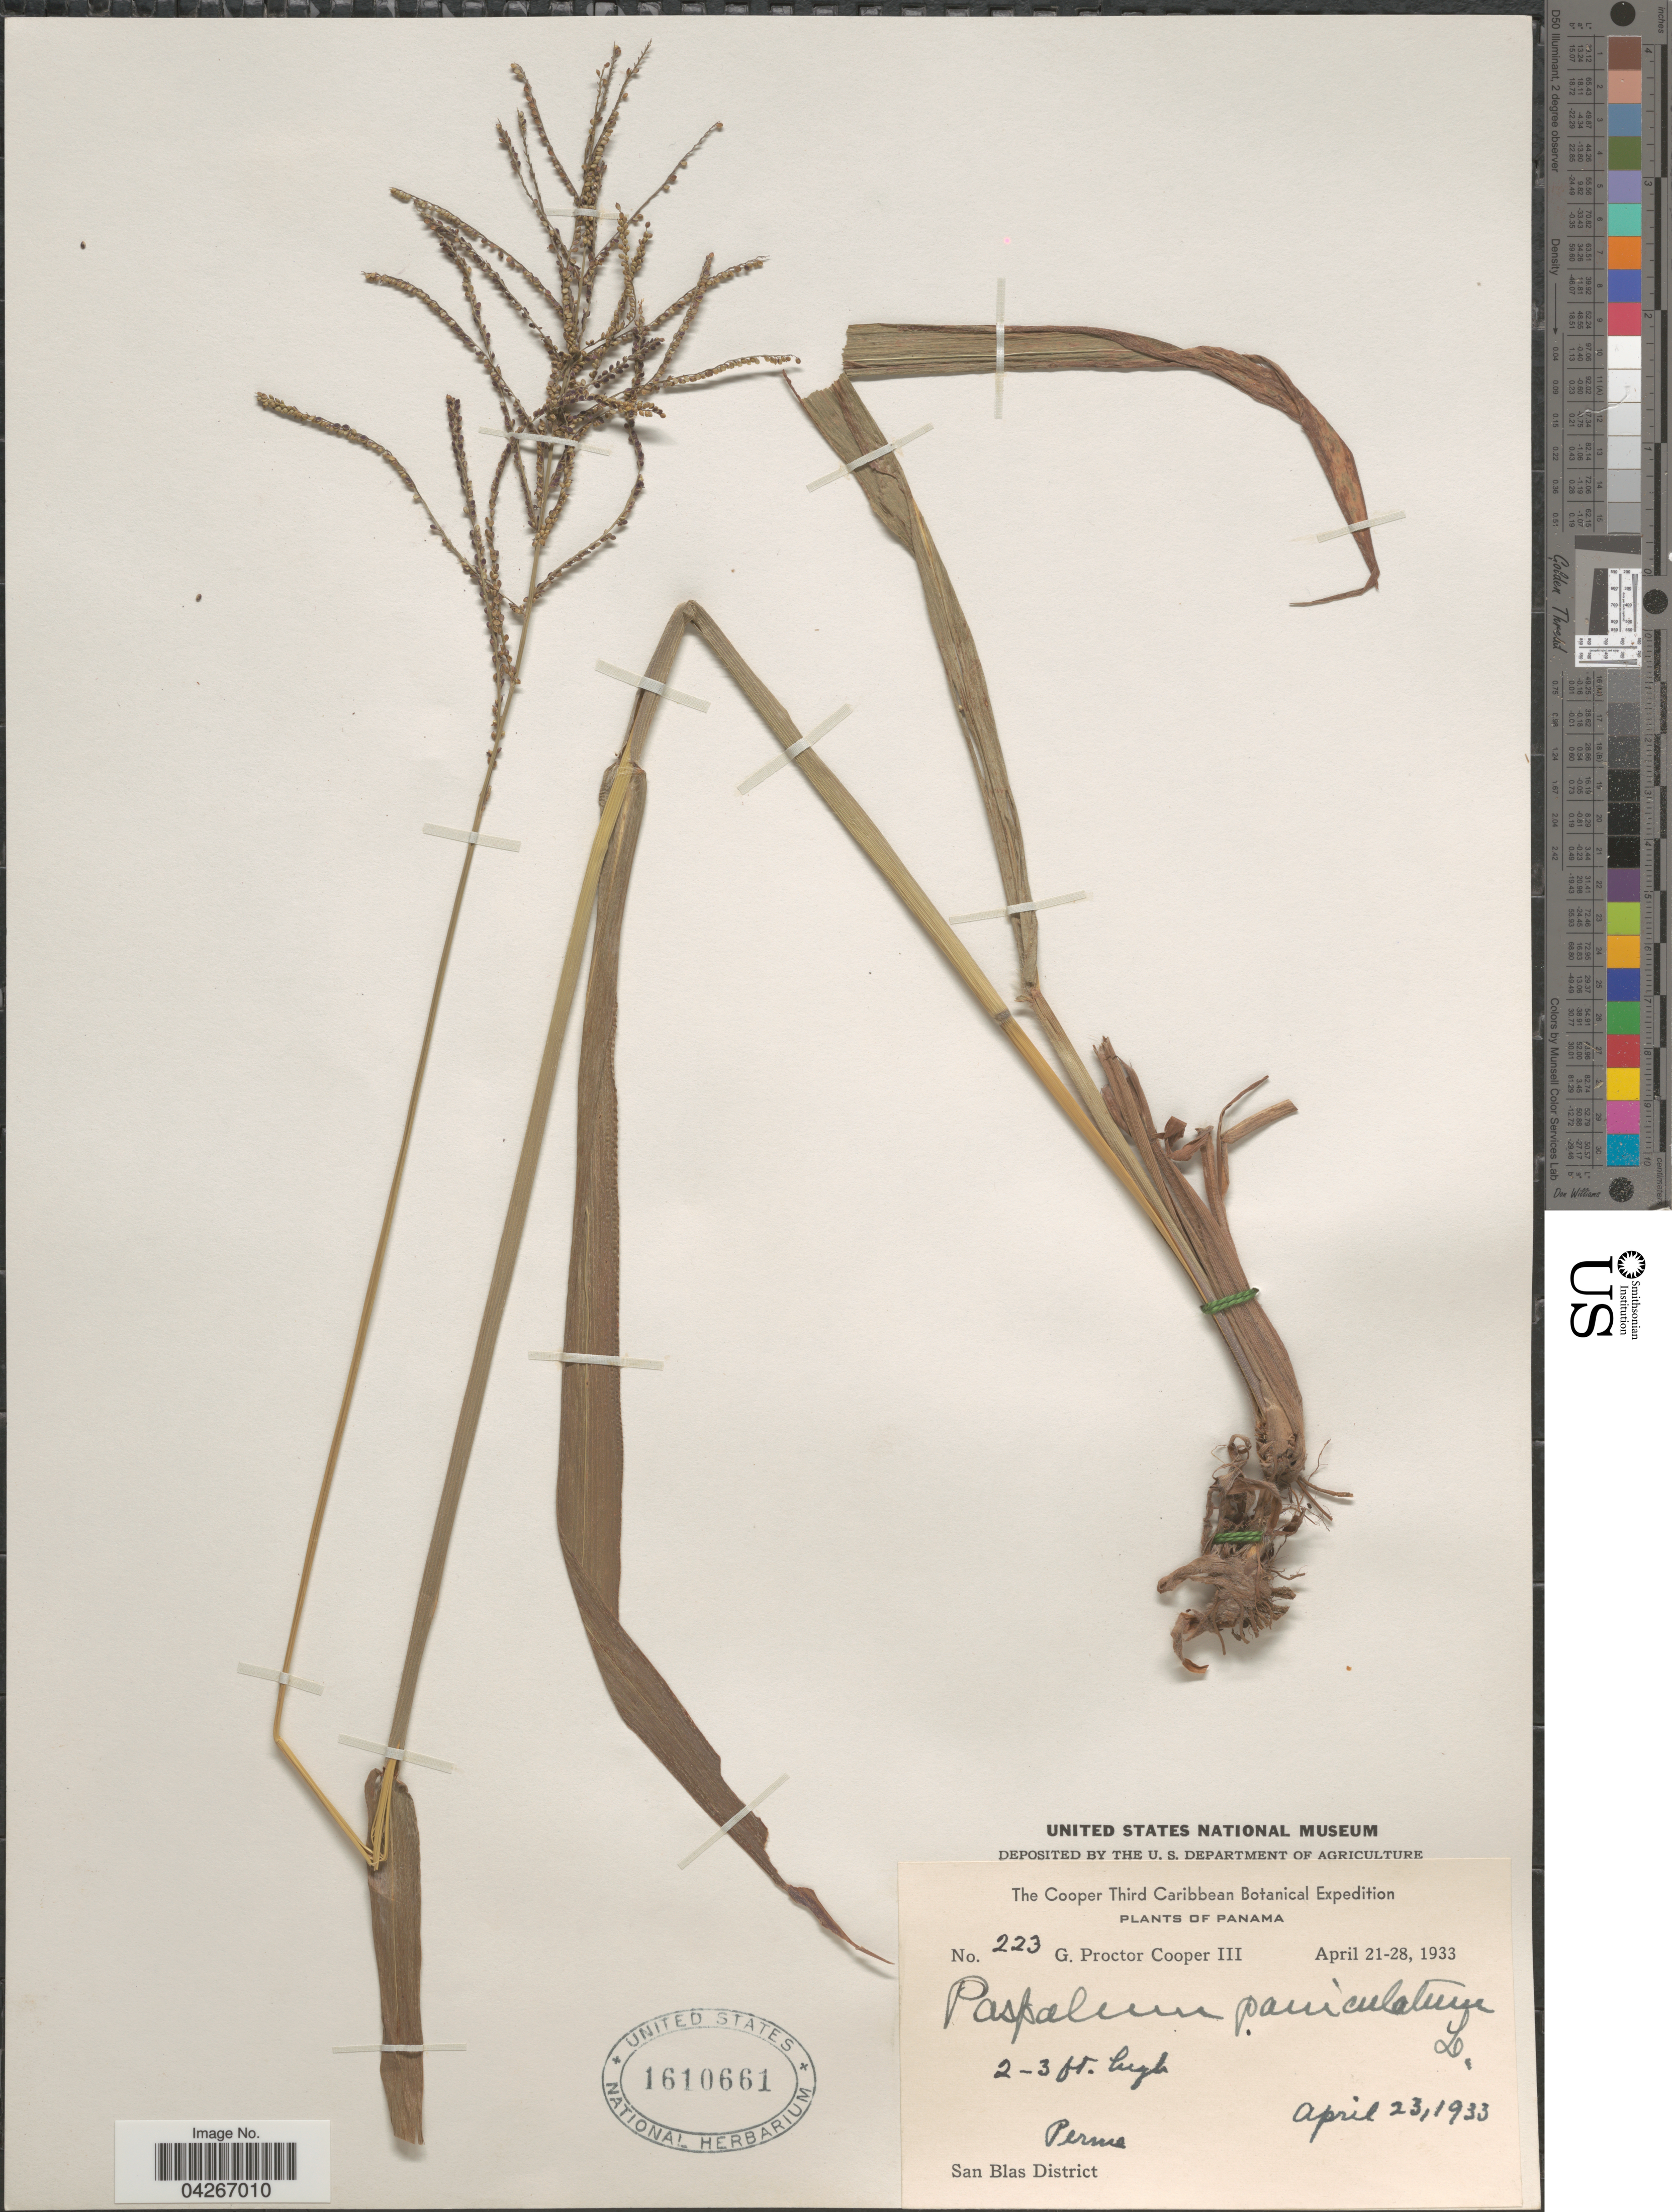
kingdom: Plantae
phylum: Tracheophyta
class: Liliopsida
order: Poales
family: Poaceae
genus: Paspalum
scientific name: Paspalum paniculatum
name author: L.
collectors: G. Cooper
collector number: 223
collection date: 1933-04-23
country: Panama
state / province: Kuna Yala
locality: The Cooper Third Caribbean Botanical Expedition. Perme. San Blas District.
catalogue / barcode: US 1610661